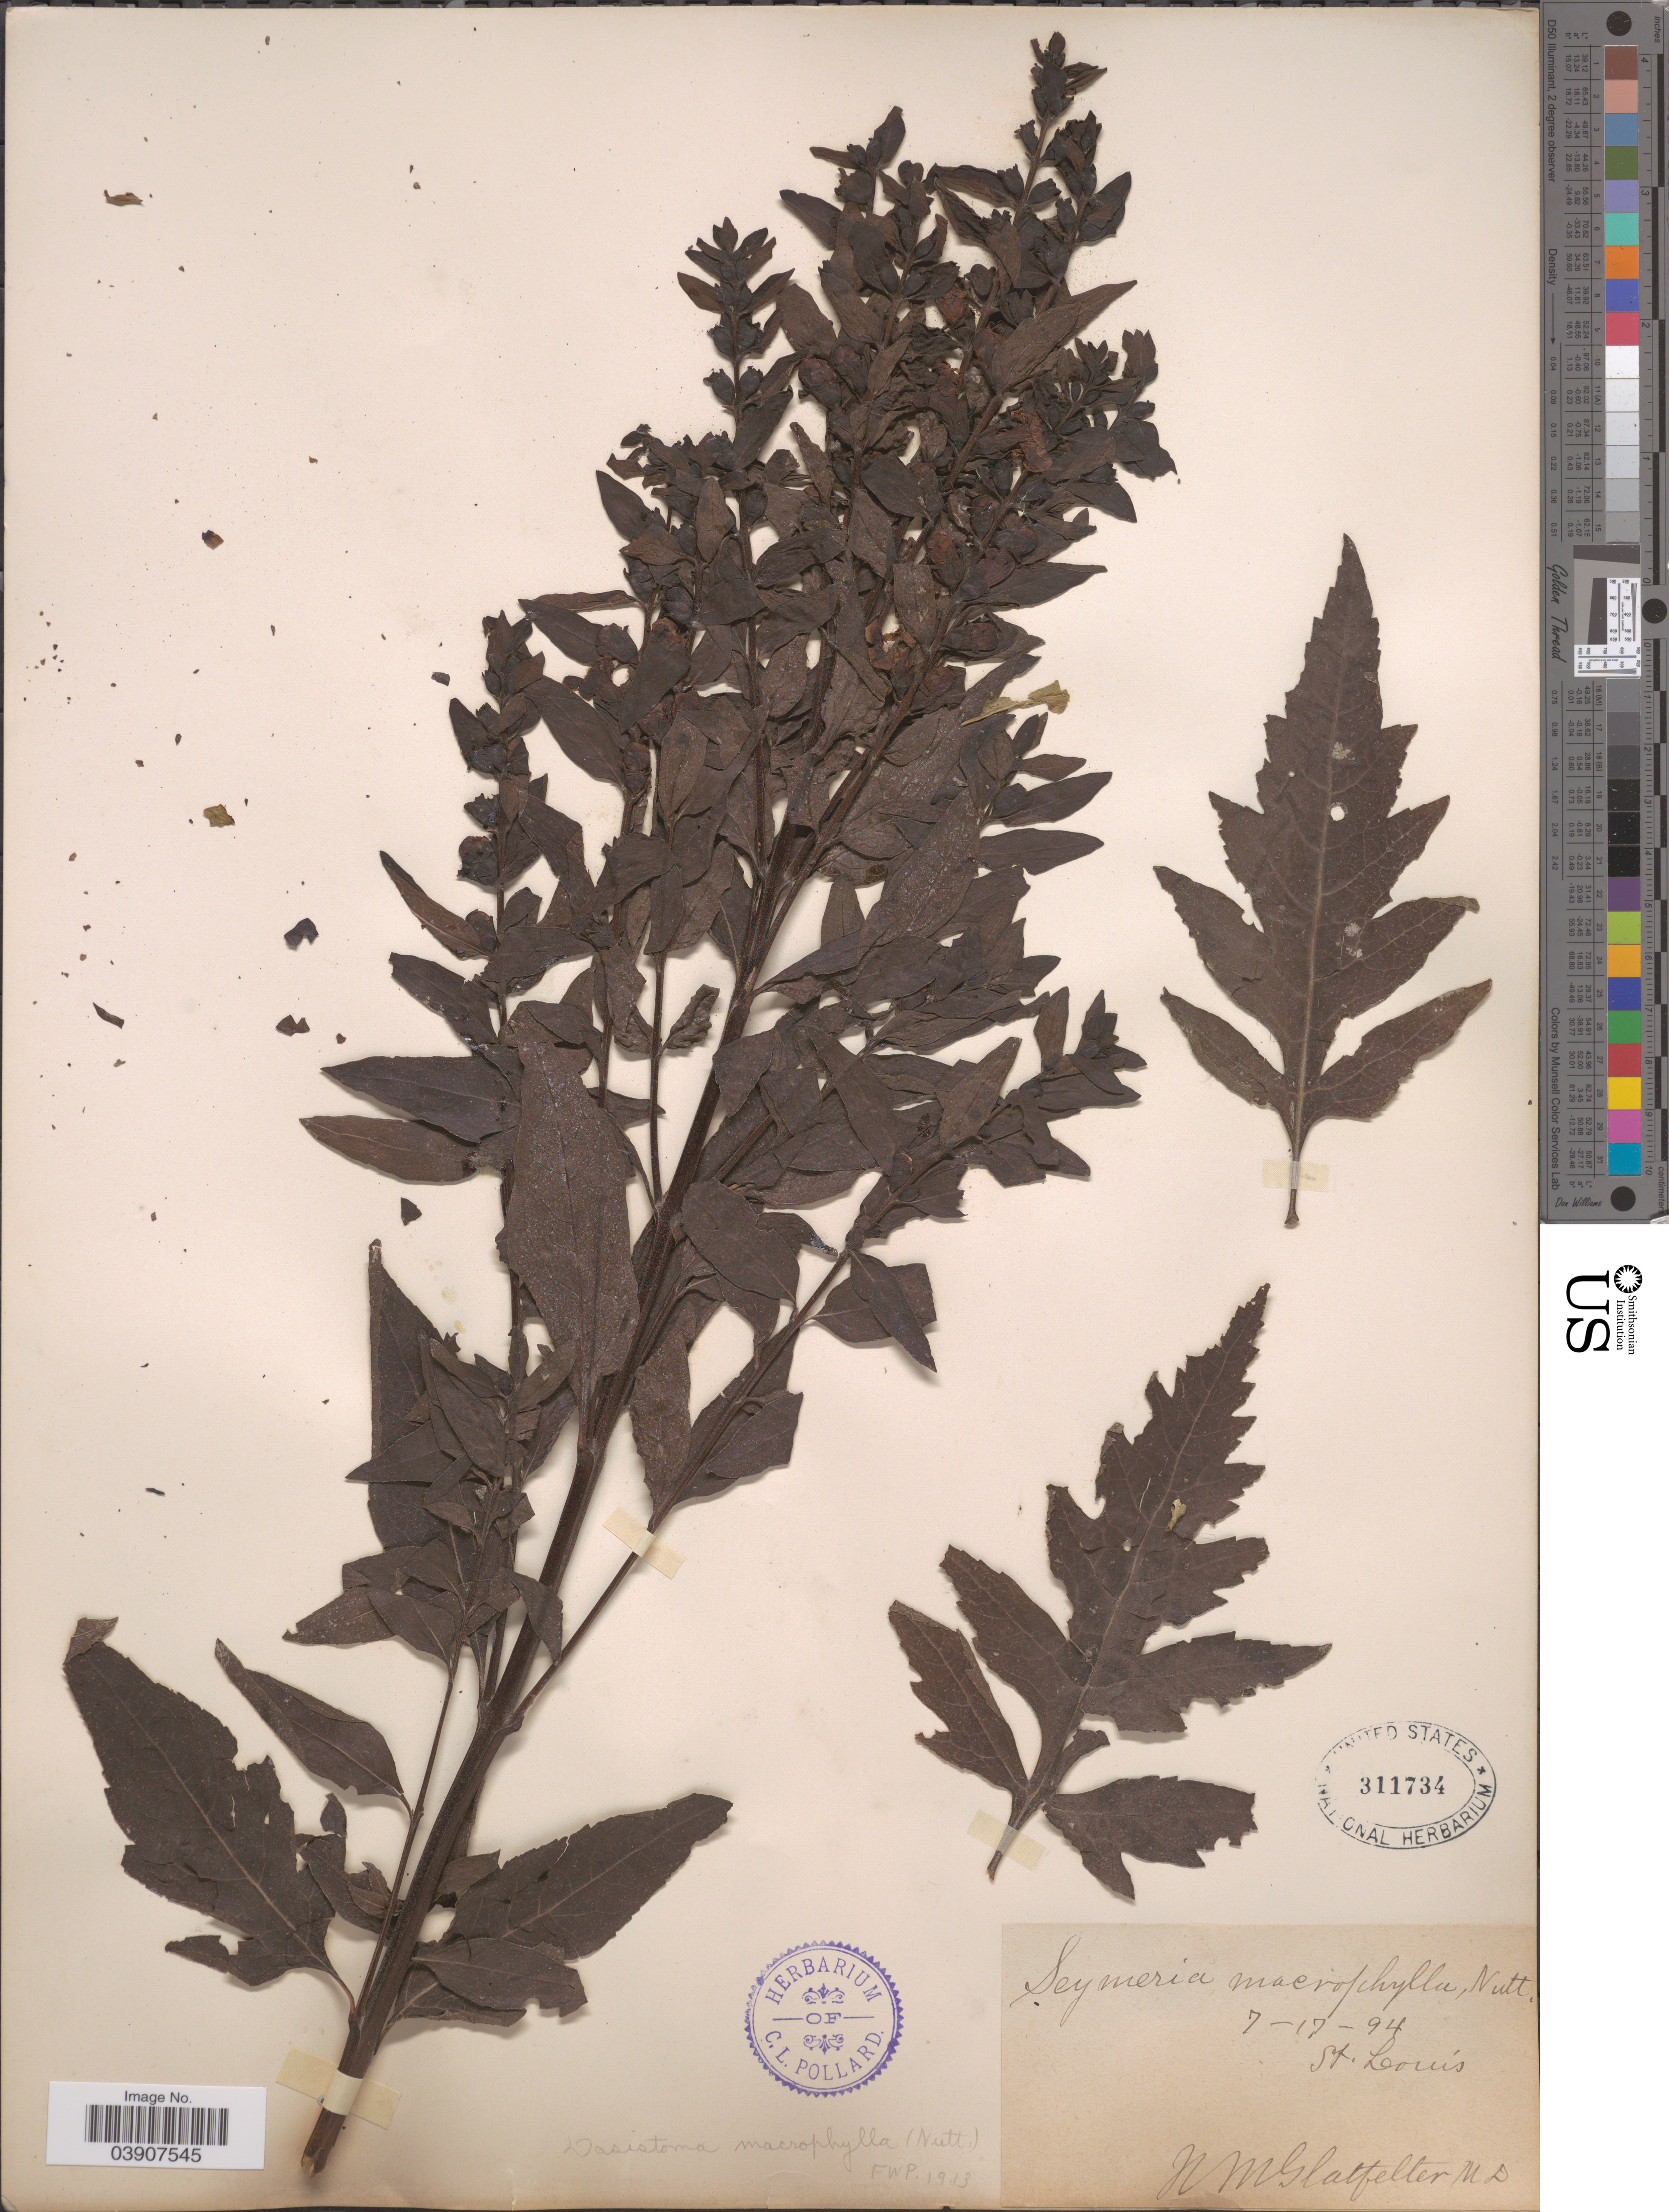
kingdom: Plantae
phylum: Tracheophyta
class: Magnoliopsida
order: Lamiales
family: Orobanchaceae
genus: Dasistoma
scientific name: Dasistoma macrophylla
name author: (Nutt.) Raf.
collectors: N. M. Glatfelter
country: United States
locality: St. Louis.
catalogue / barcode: US 311734